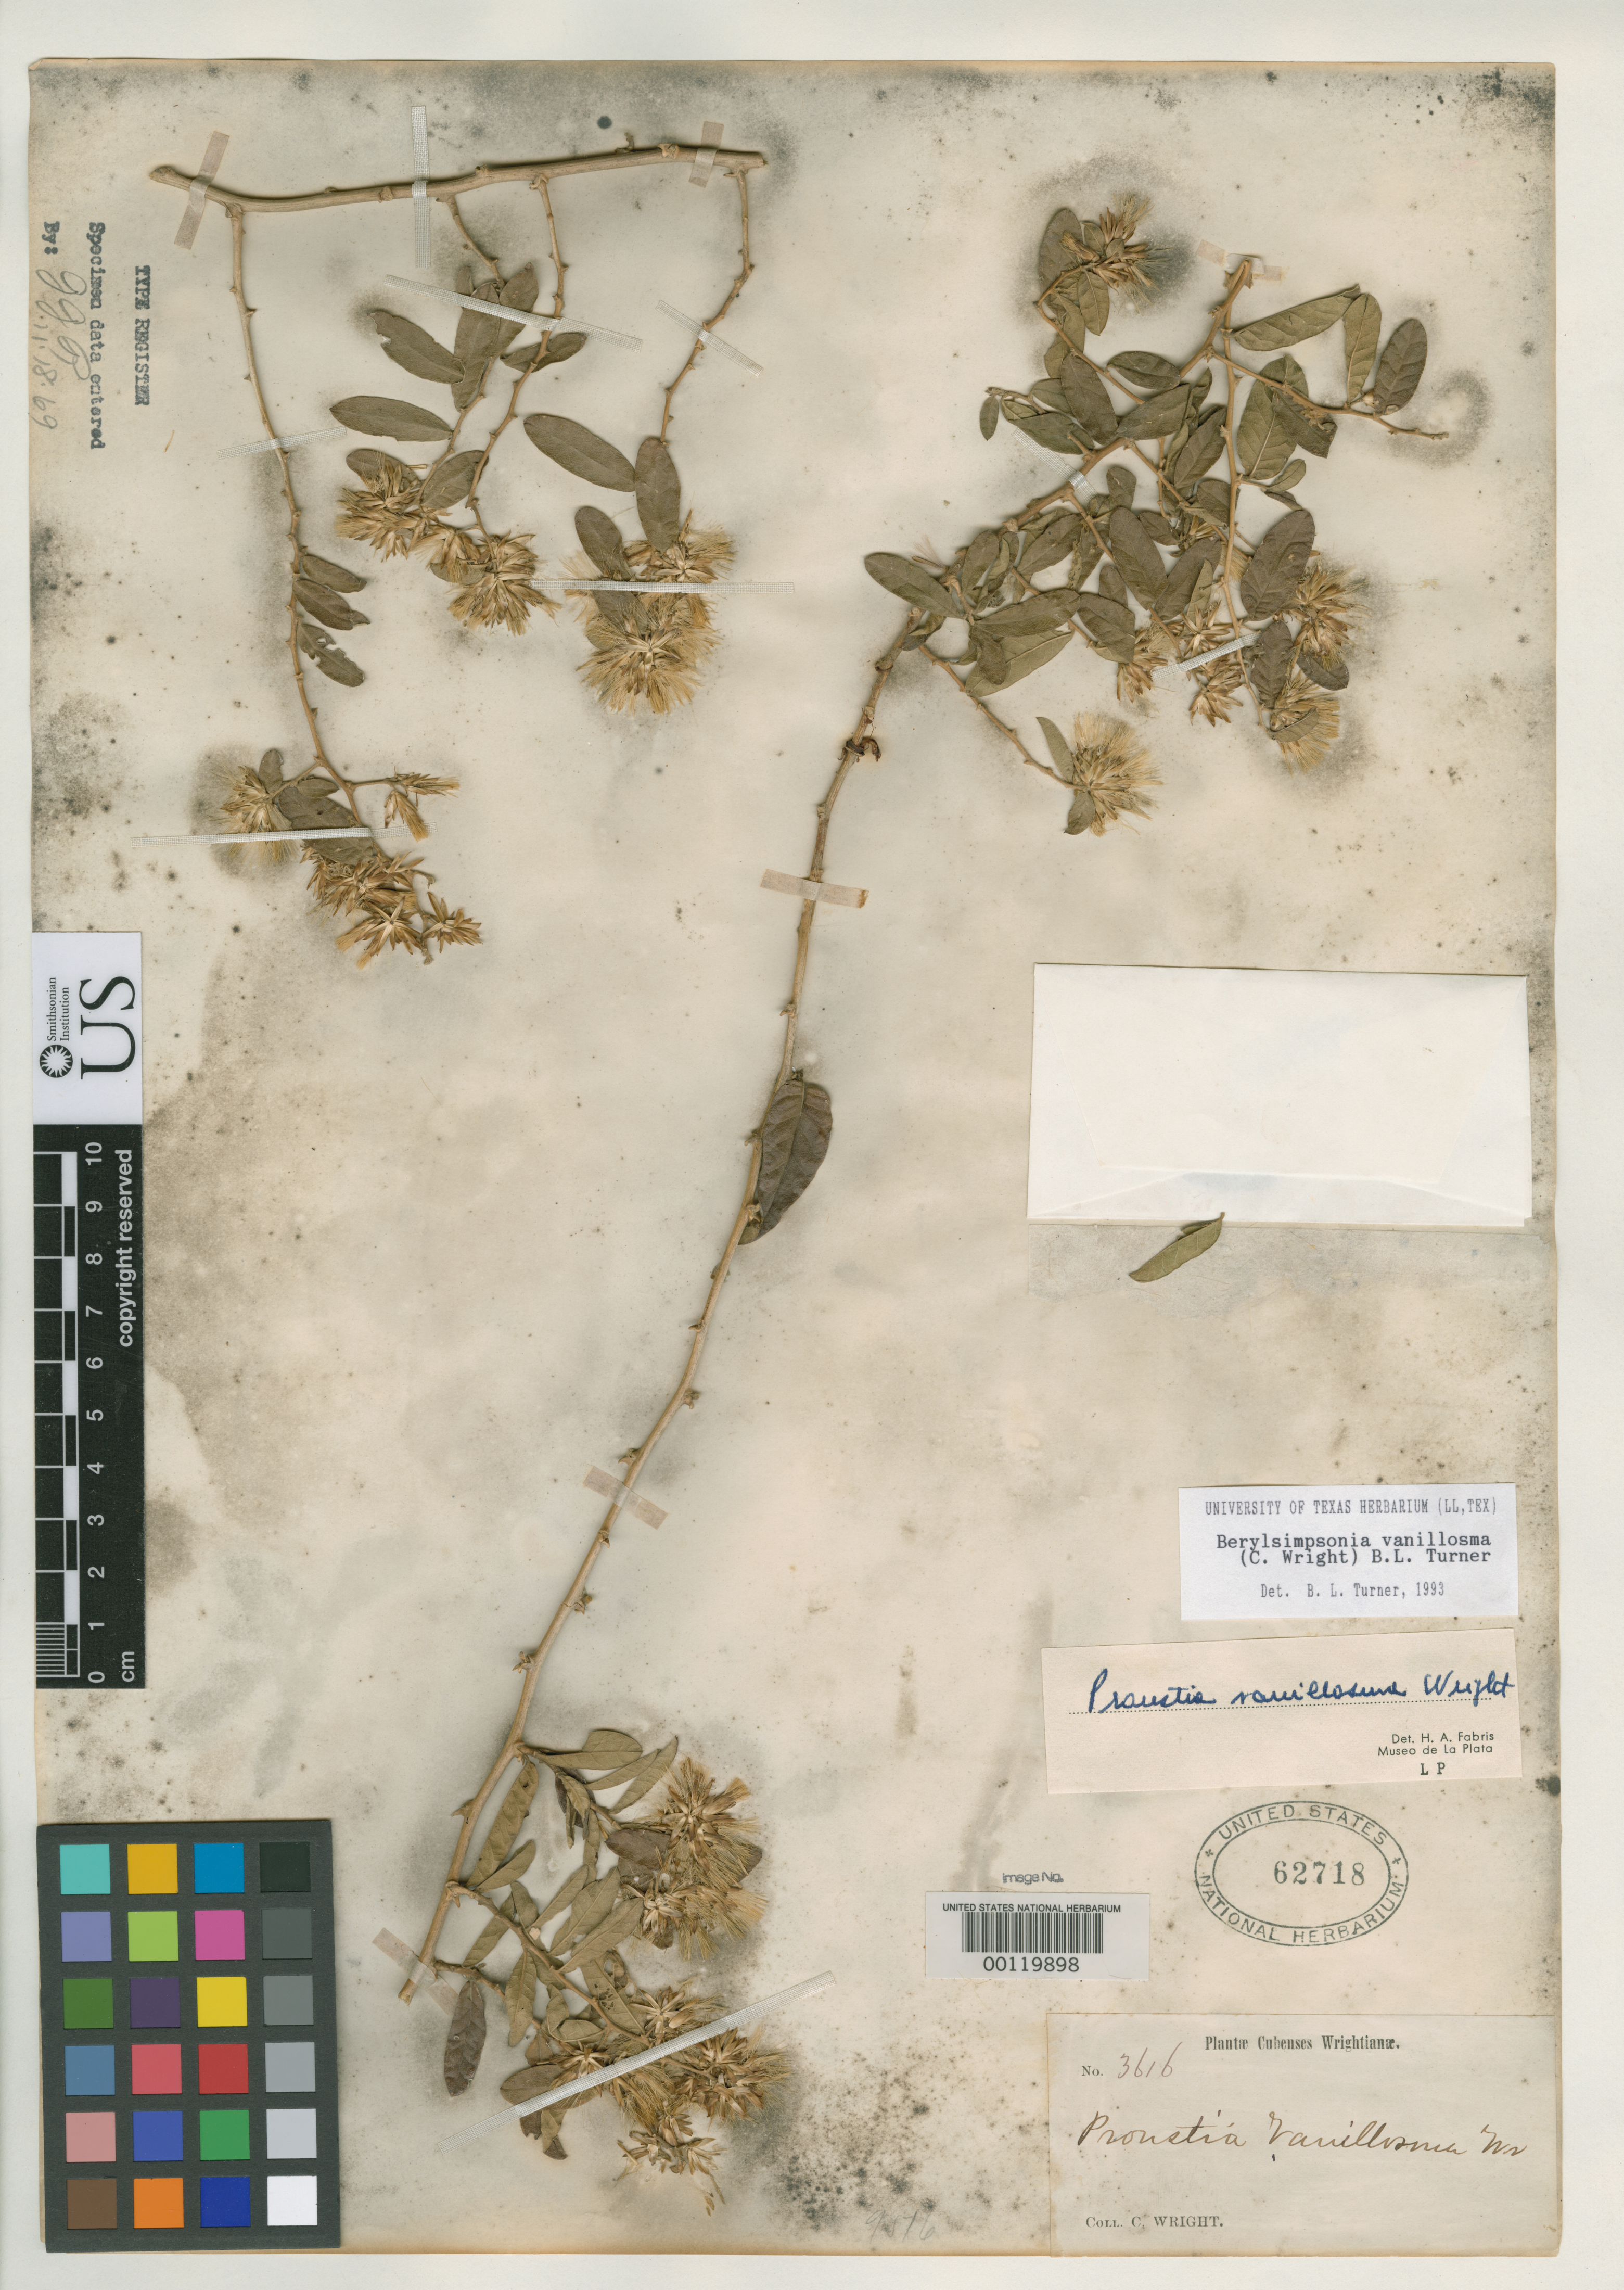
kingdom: Plantae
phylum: Tracheophyta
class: Magnoliopsida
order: Asterales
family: Asteraceae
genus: Proustia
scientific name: Proustia vanillosma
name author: C. Wright in Sauvalle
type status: Isotype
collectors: C. Wright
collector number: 3616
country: Cuba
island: Greater Antilles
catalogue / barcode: US 62718